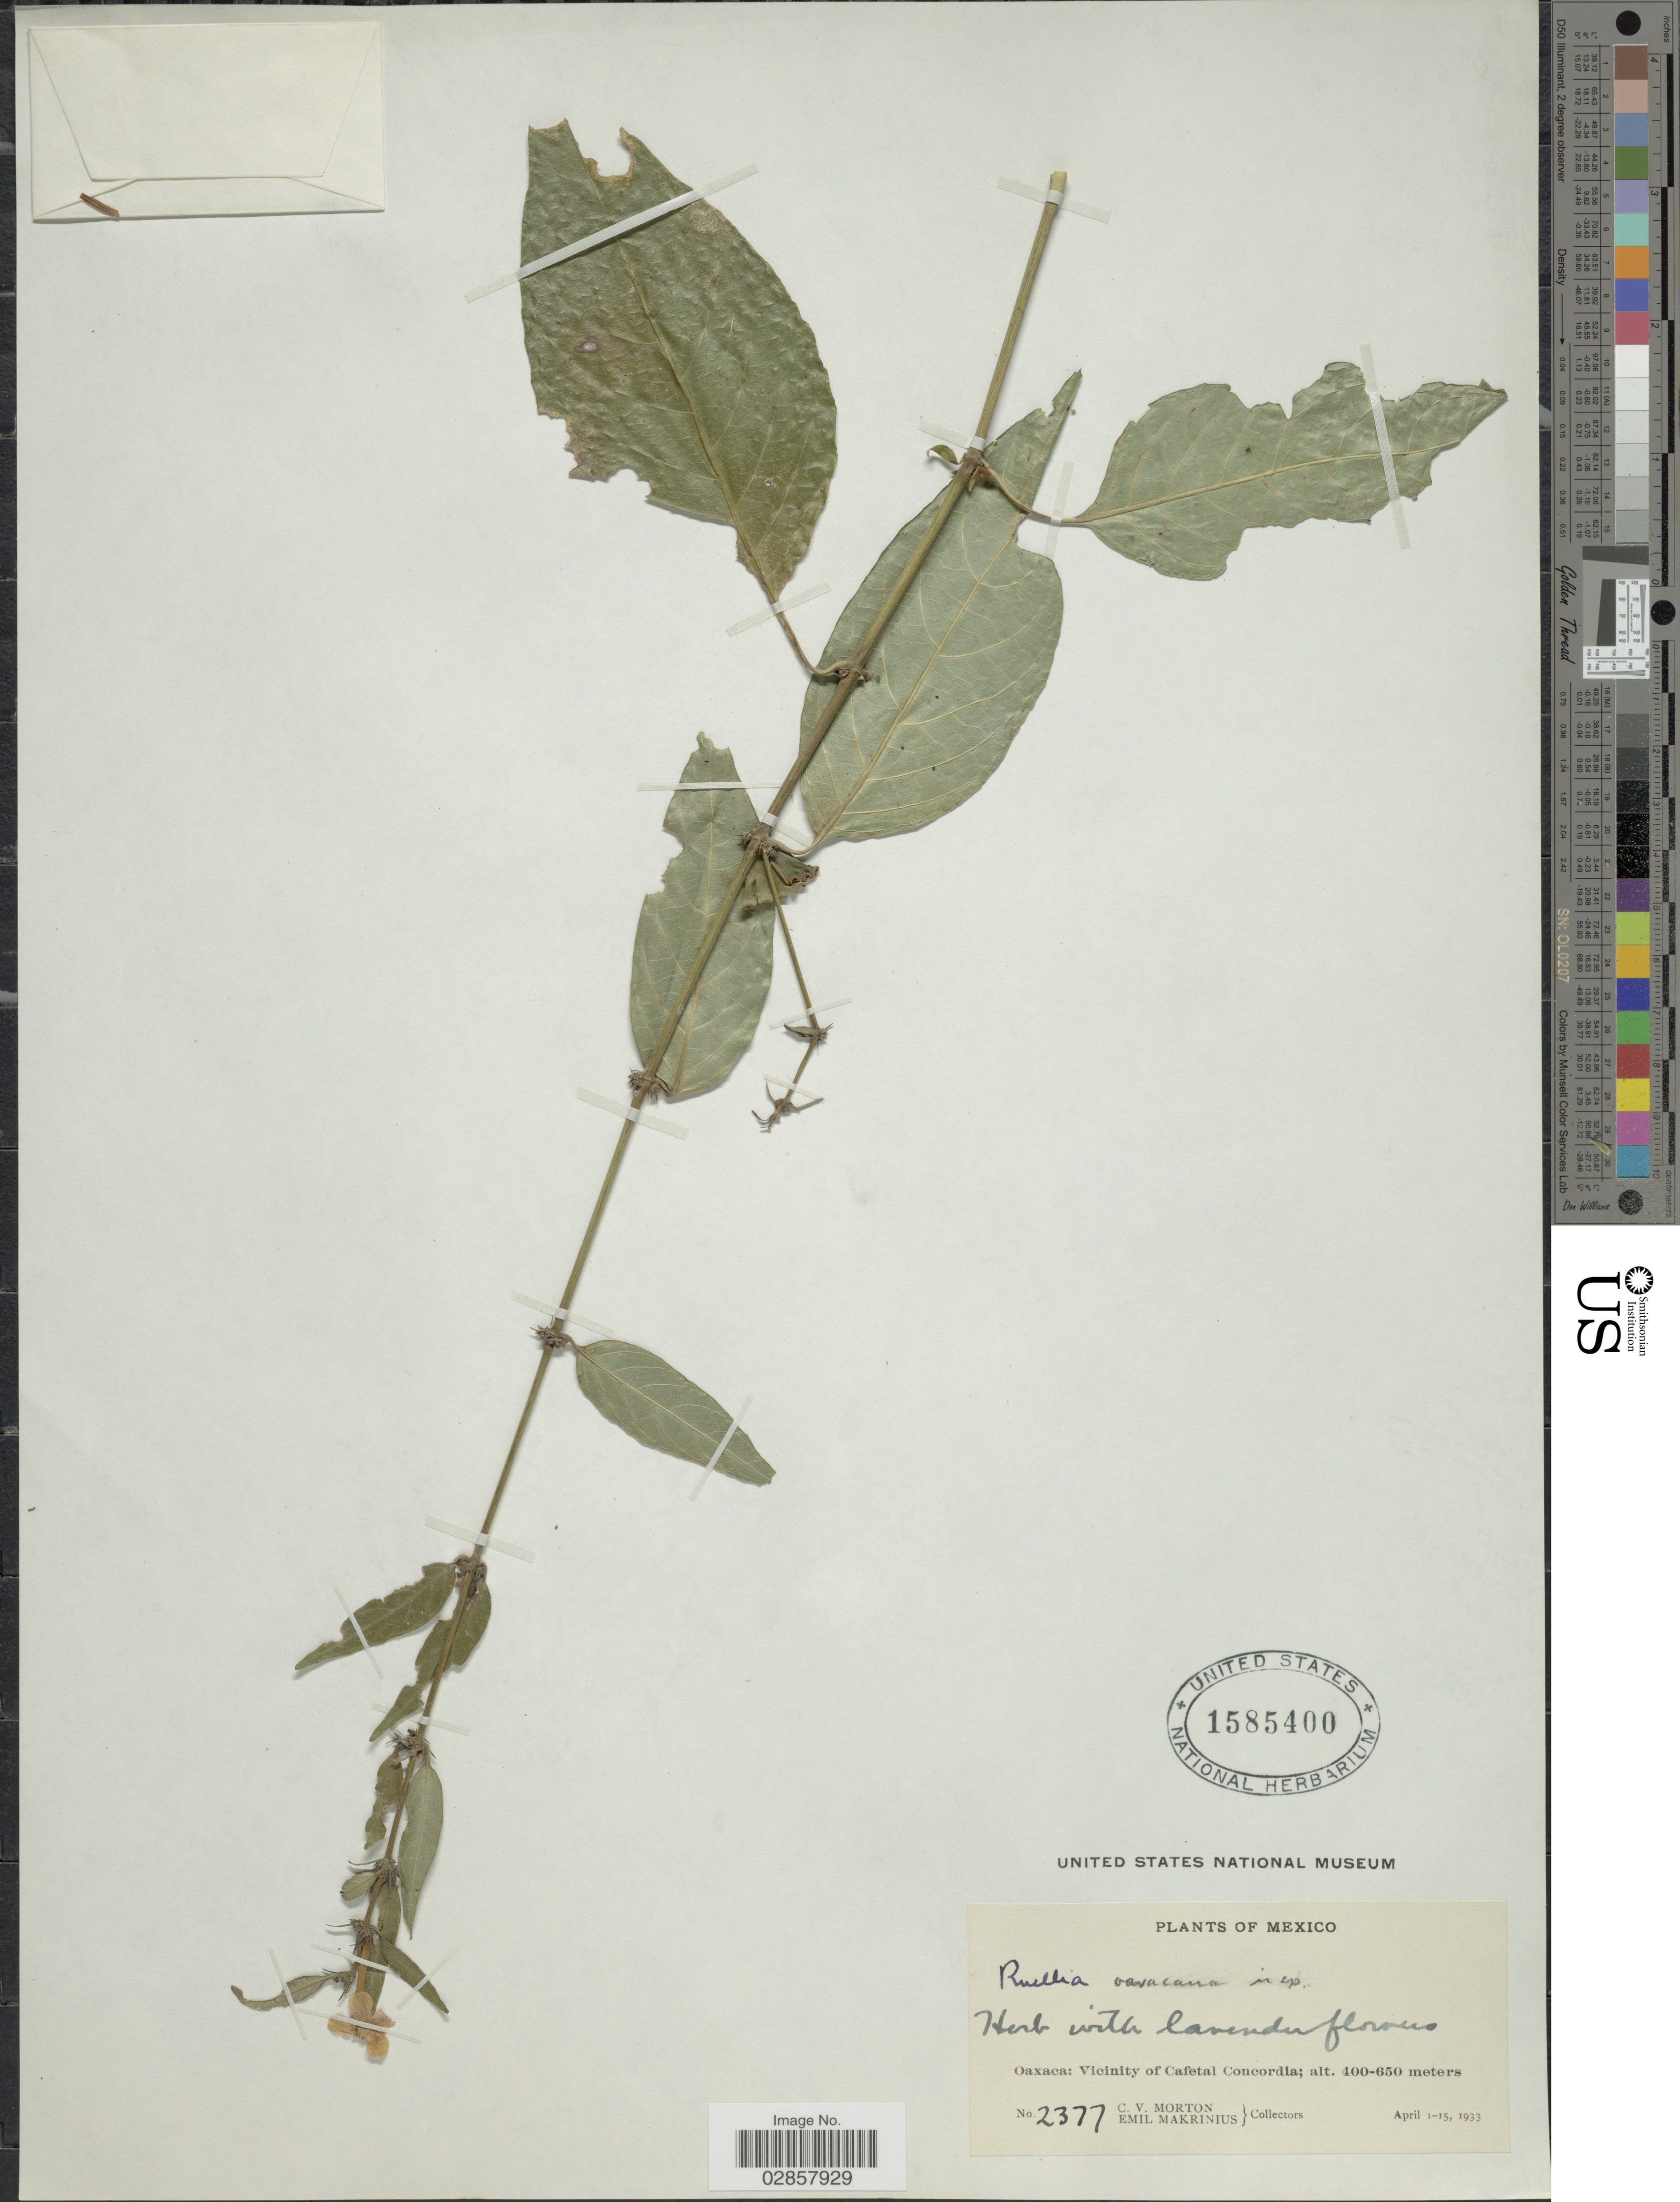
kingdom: Plantae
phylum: Tracheophyta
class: Magnoliopsida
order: Lamiales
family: Acanthaceae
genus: Ruellia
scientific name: Ruellia oaxacana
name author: Leonard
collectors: C. V. Morton & E. Makrinius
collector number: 2377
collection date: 1933-04-01/1933-04-15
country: Mexico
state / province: Oaxaca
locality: Vicinity of Cafetal Concordia.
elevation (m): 400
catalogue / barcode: US 1585400